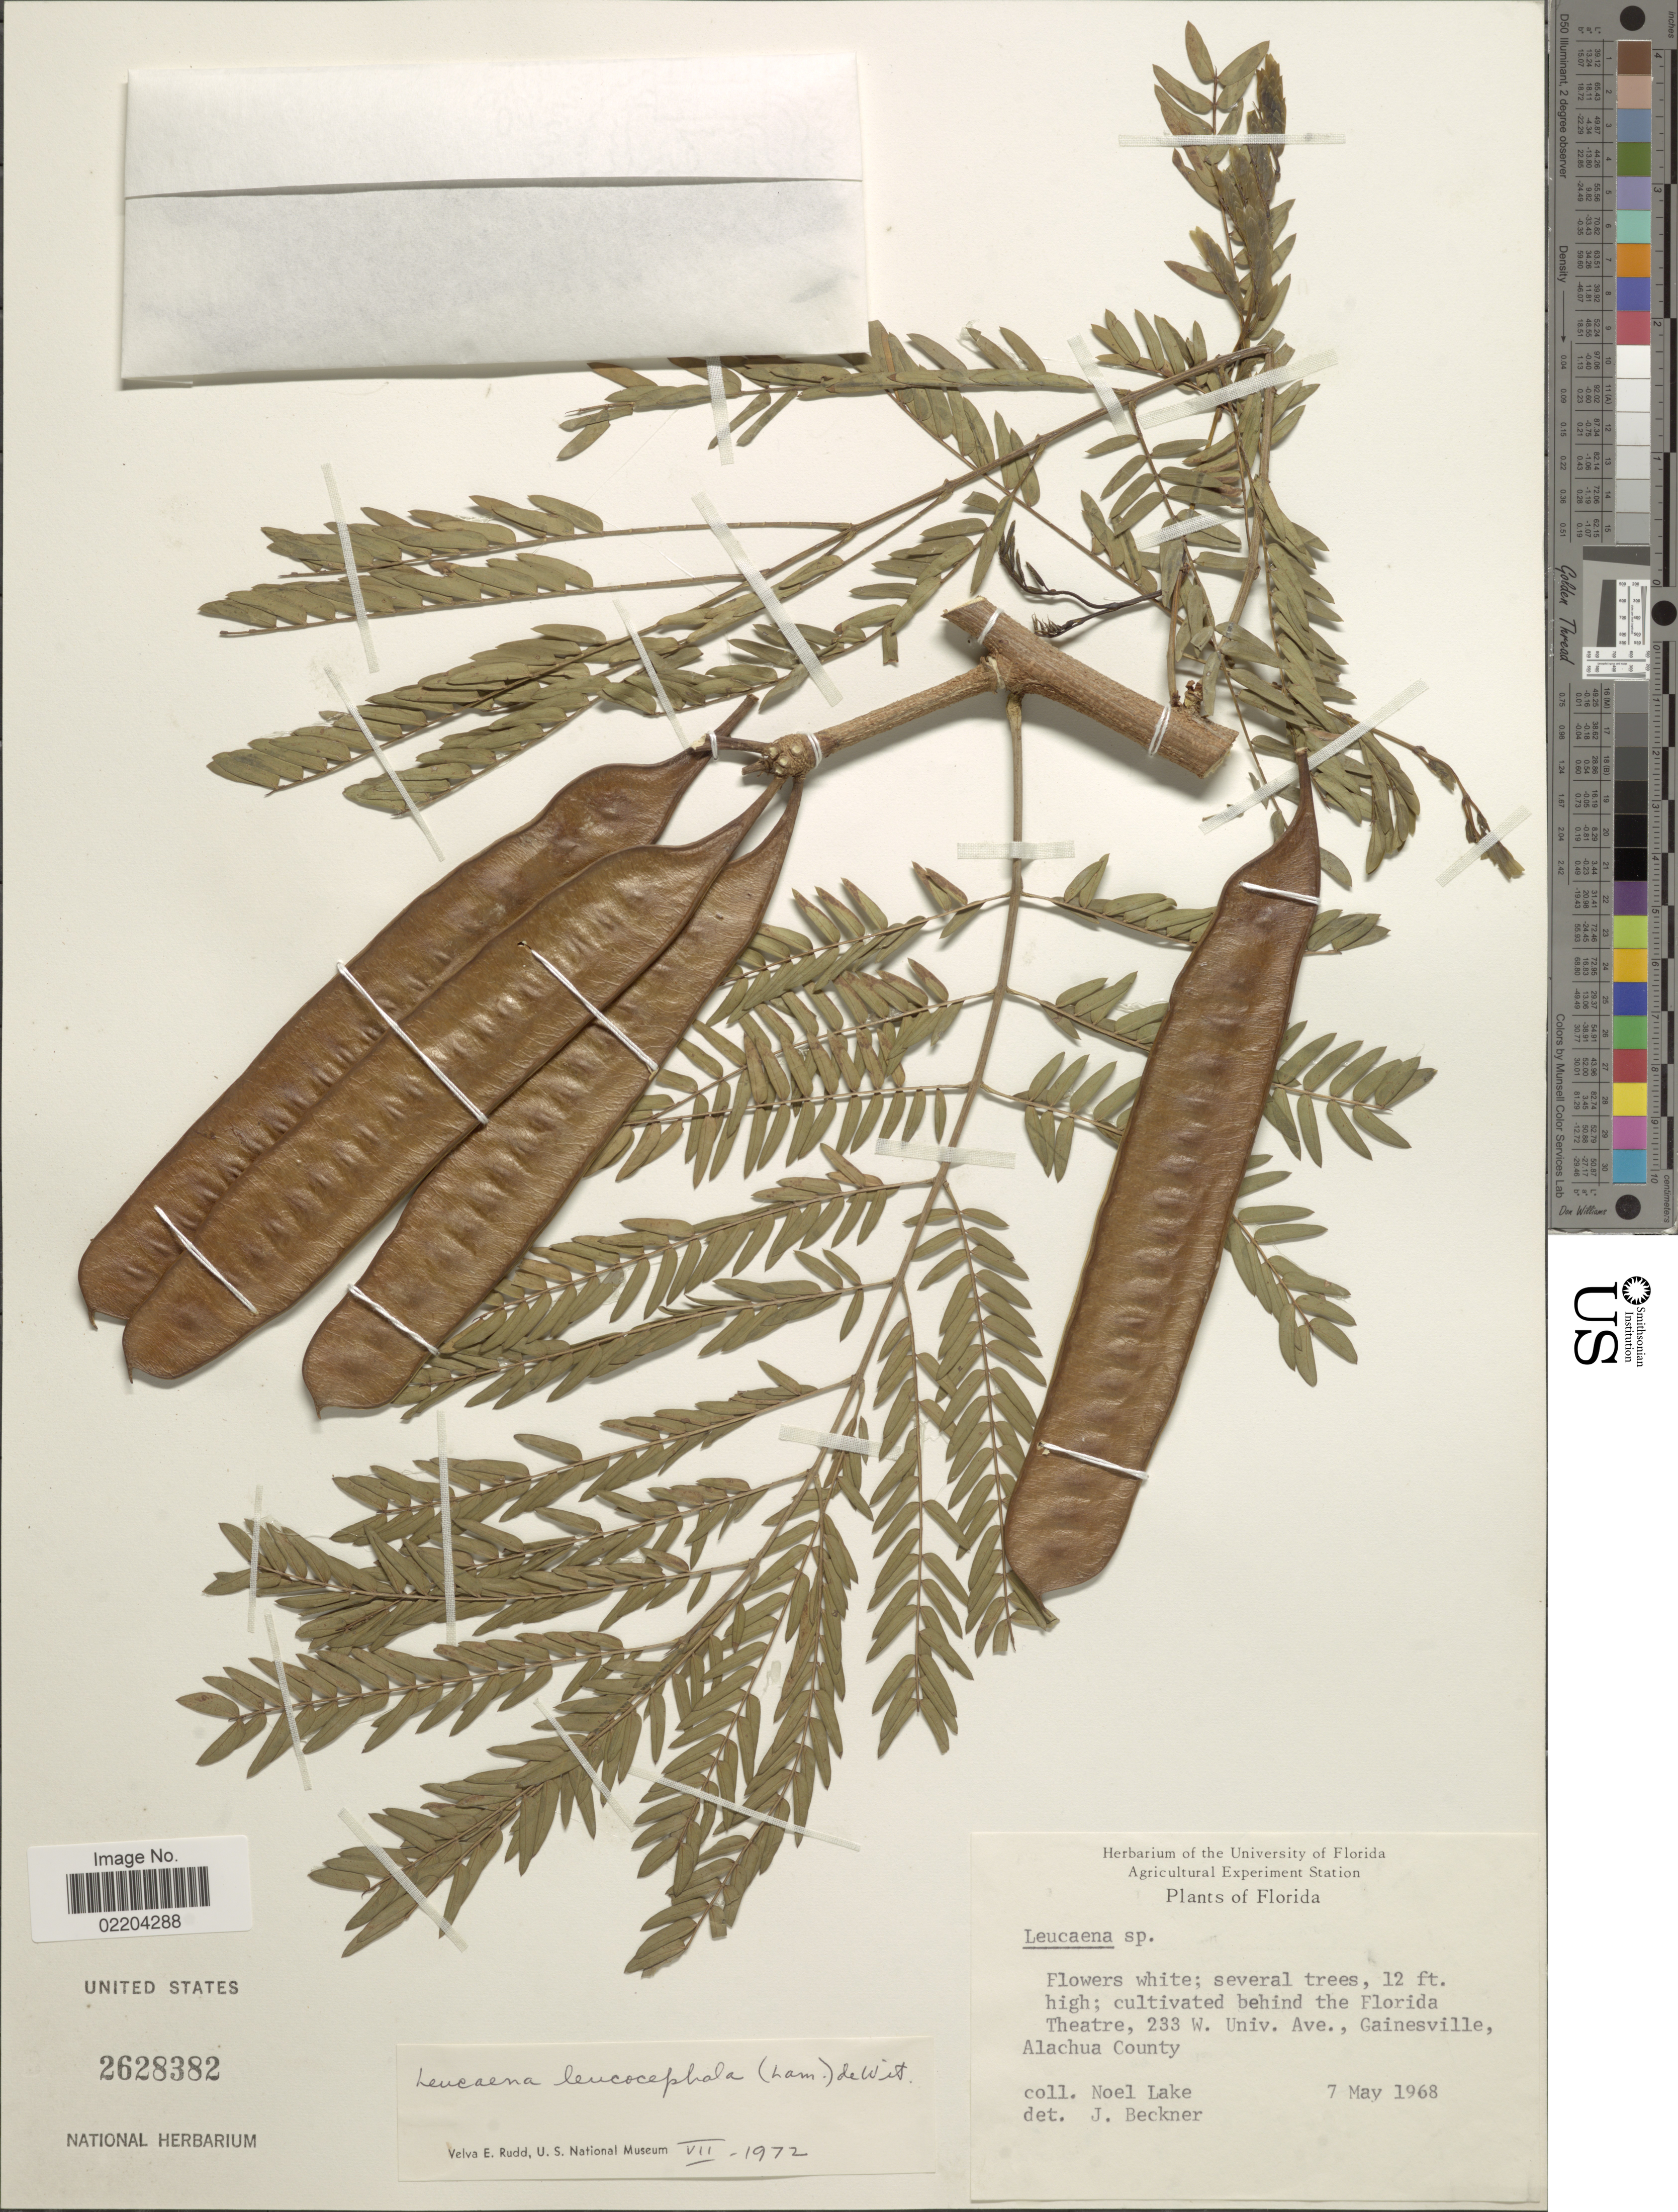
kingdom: Plantae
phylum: Tracheophyta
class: Magnoliopsida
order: Fabales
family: Fabaceae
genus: Leucaena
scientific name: Leucaena glauca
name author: (L.) Benth.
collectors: N. Lake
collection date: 1968-05-07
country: United States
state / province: Florida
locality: Florida. Behind the Florida Theatre, 233 W. Univ. Av., Gainesville, Alachua County.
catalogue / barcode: US 2628382